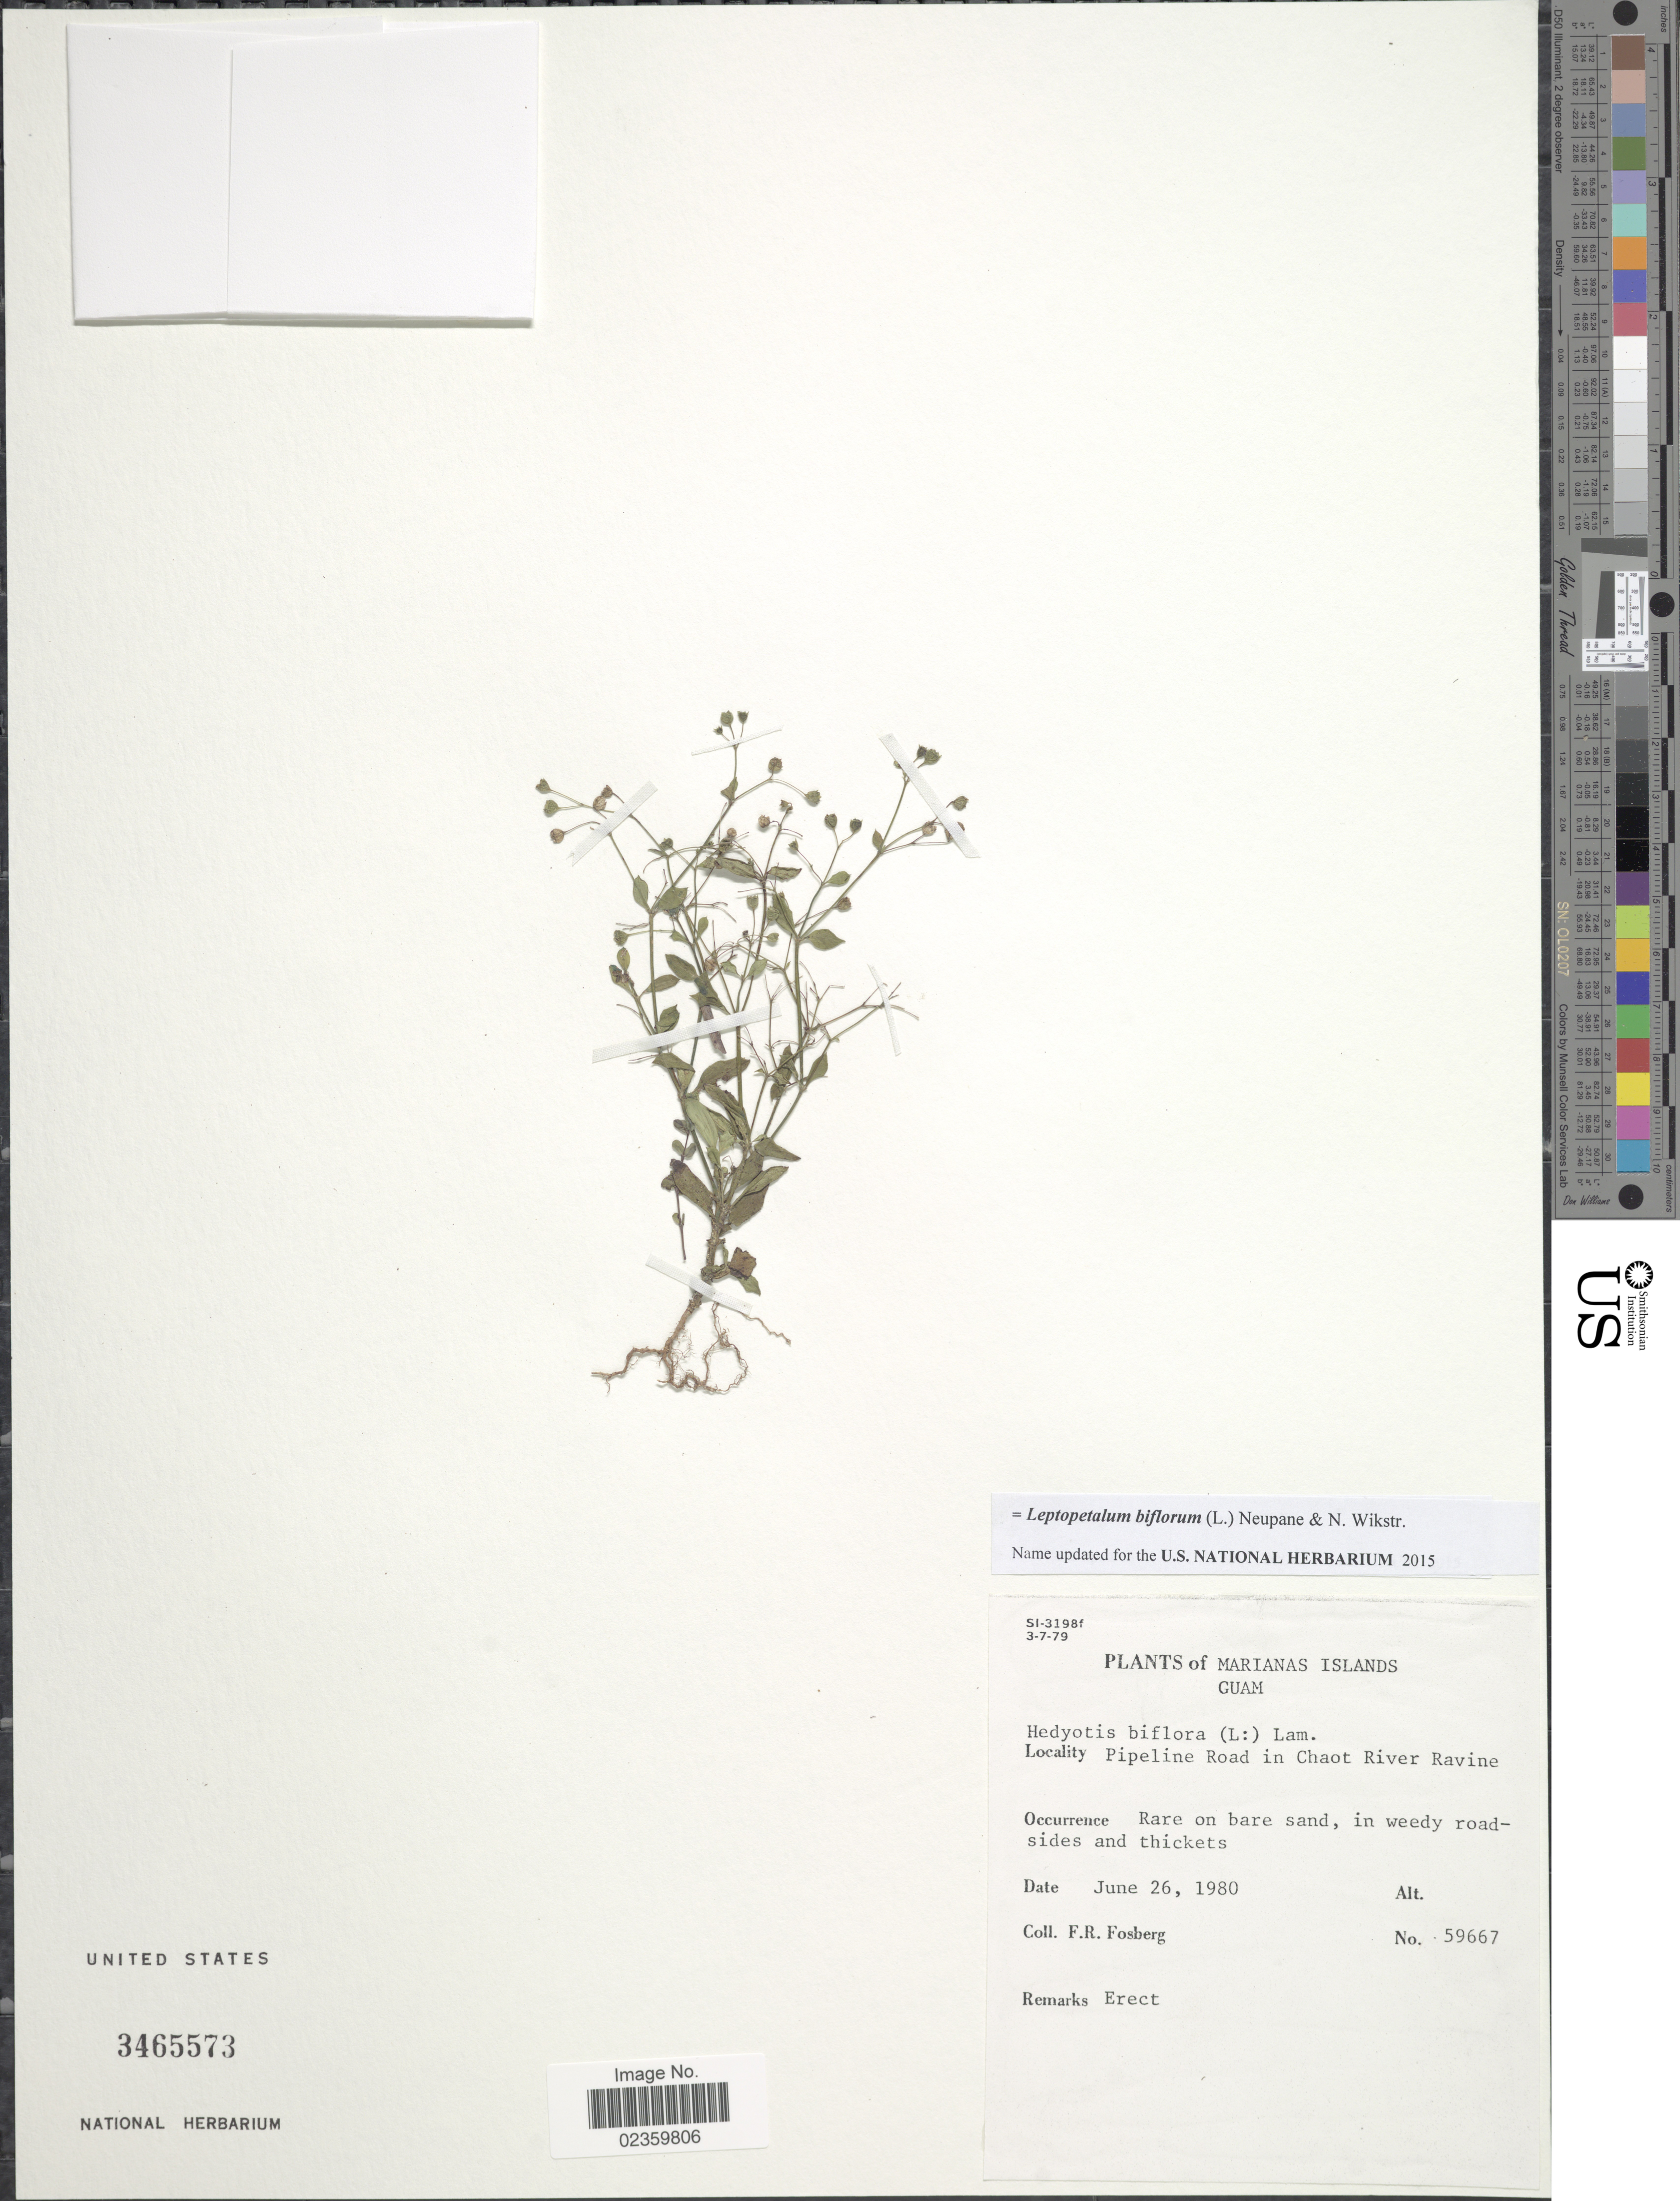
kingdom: Plantae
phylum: Tracheophyta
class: Magnoliopsida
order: Gentianales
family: Rubiaceae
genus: Leptopetalum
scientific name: Leptopetalum biflorum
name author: (L.) Neupane & N. Wikstr.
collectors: F. R. Fosberg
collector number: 59667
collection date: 1980-06-26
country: Guam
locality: Marianas Islands, Pipeline Road in Chaot River Ravine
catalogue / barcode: US 3465573